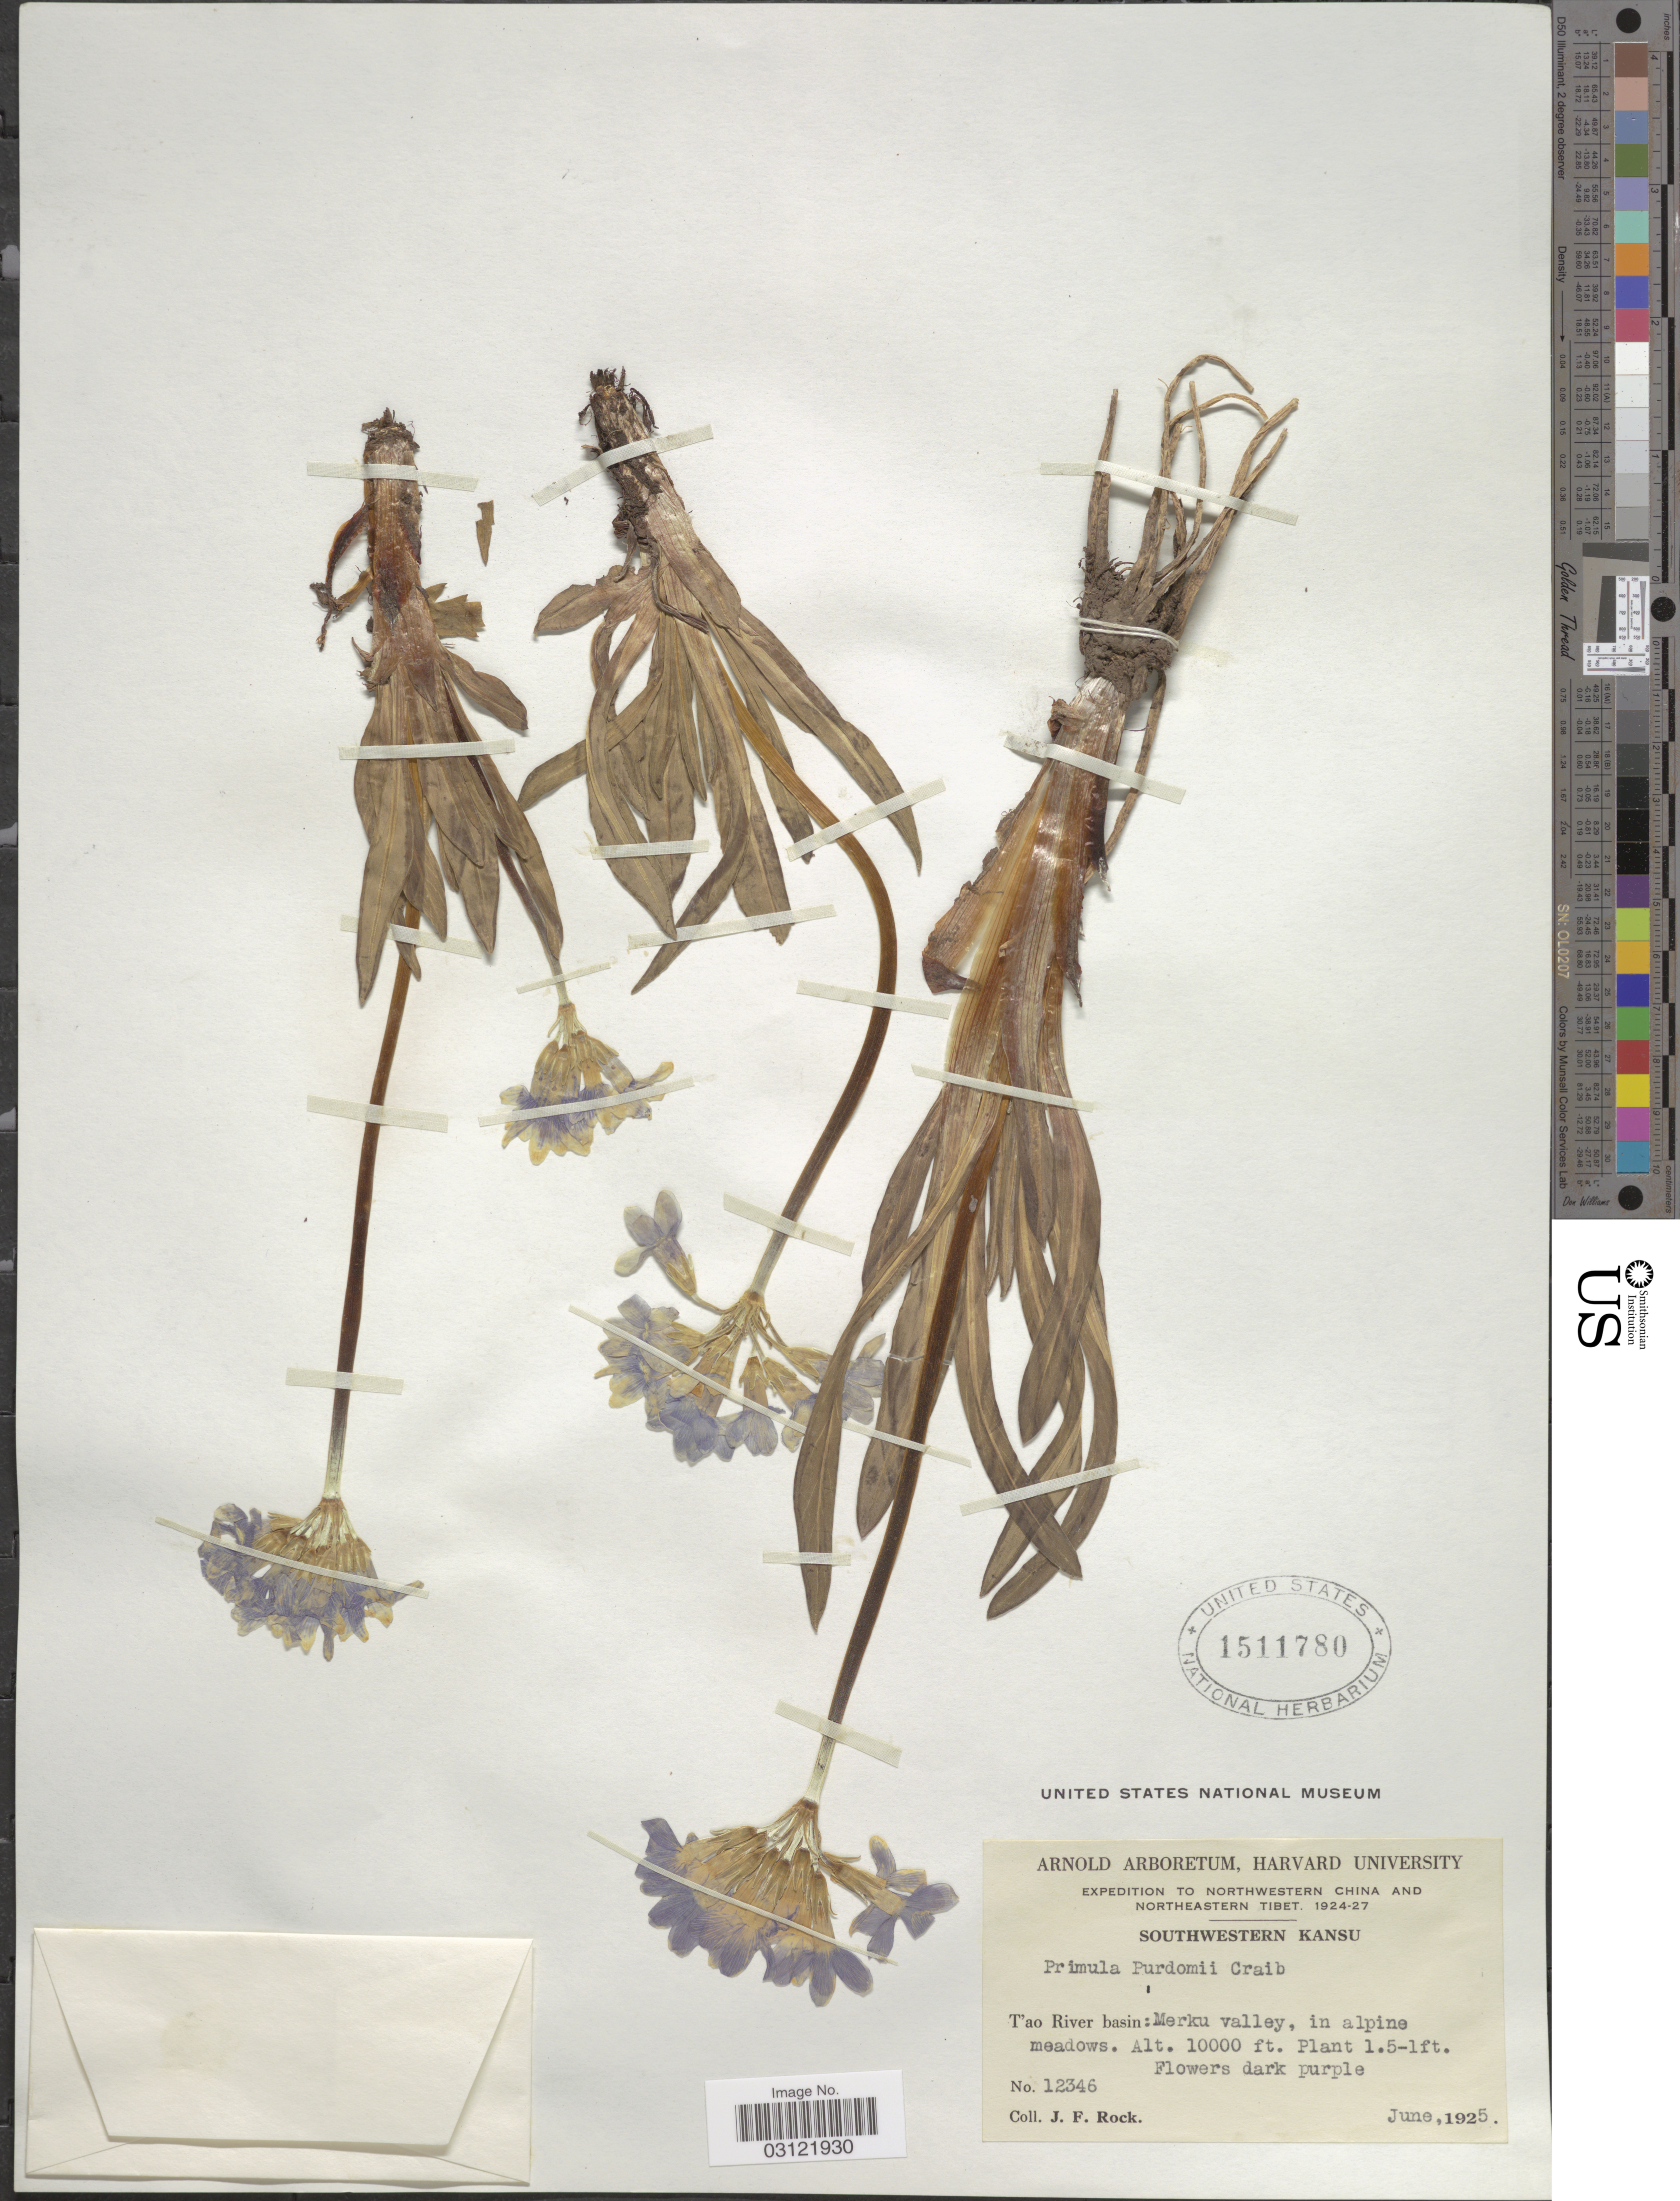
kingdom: Plantae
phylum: Tracheophyta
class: Magnoliopsida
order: Ericales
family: Primulaceae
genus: Primula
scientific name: Primula purdomii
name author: Craib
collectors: J. Rock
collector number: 12346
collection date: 1925-06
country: China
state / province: Gansu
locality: Southwestern Kansu. T'ao River basin: Merku valley.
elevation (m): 3048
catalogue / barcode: US 1511780